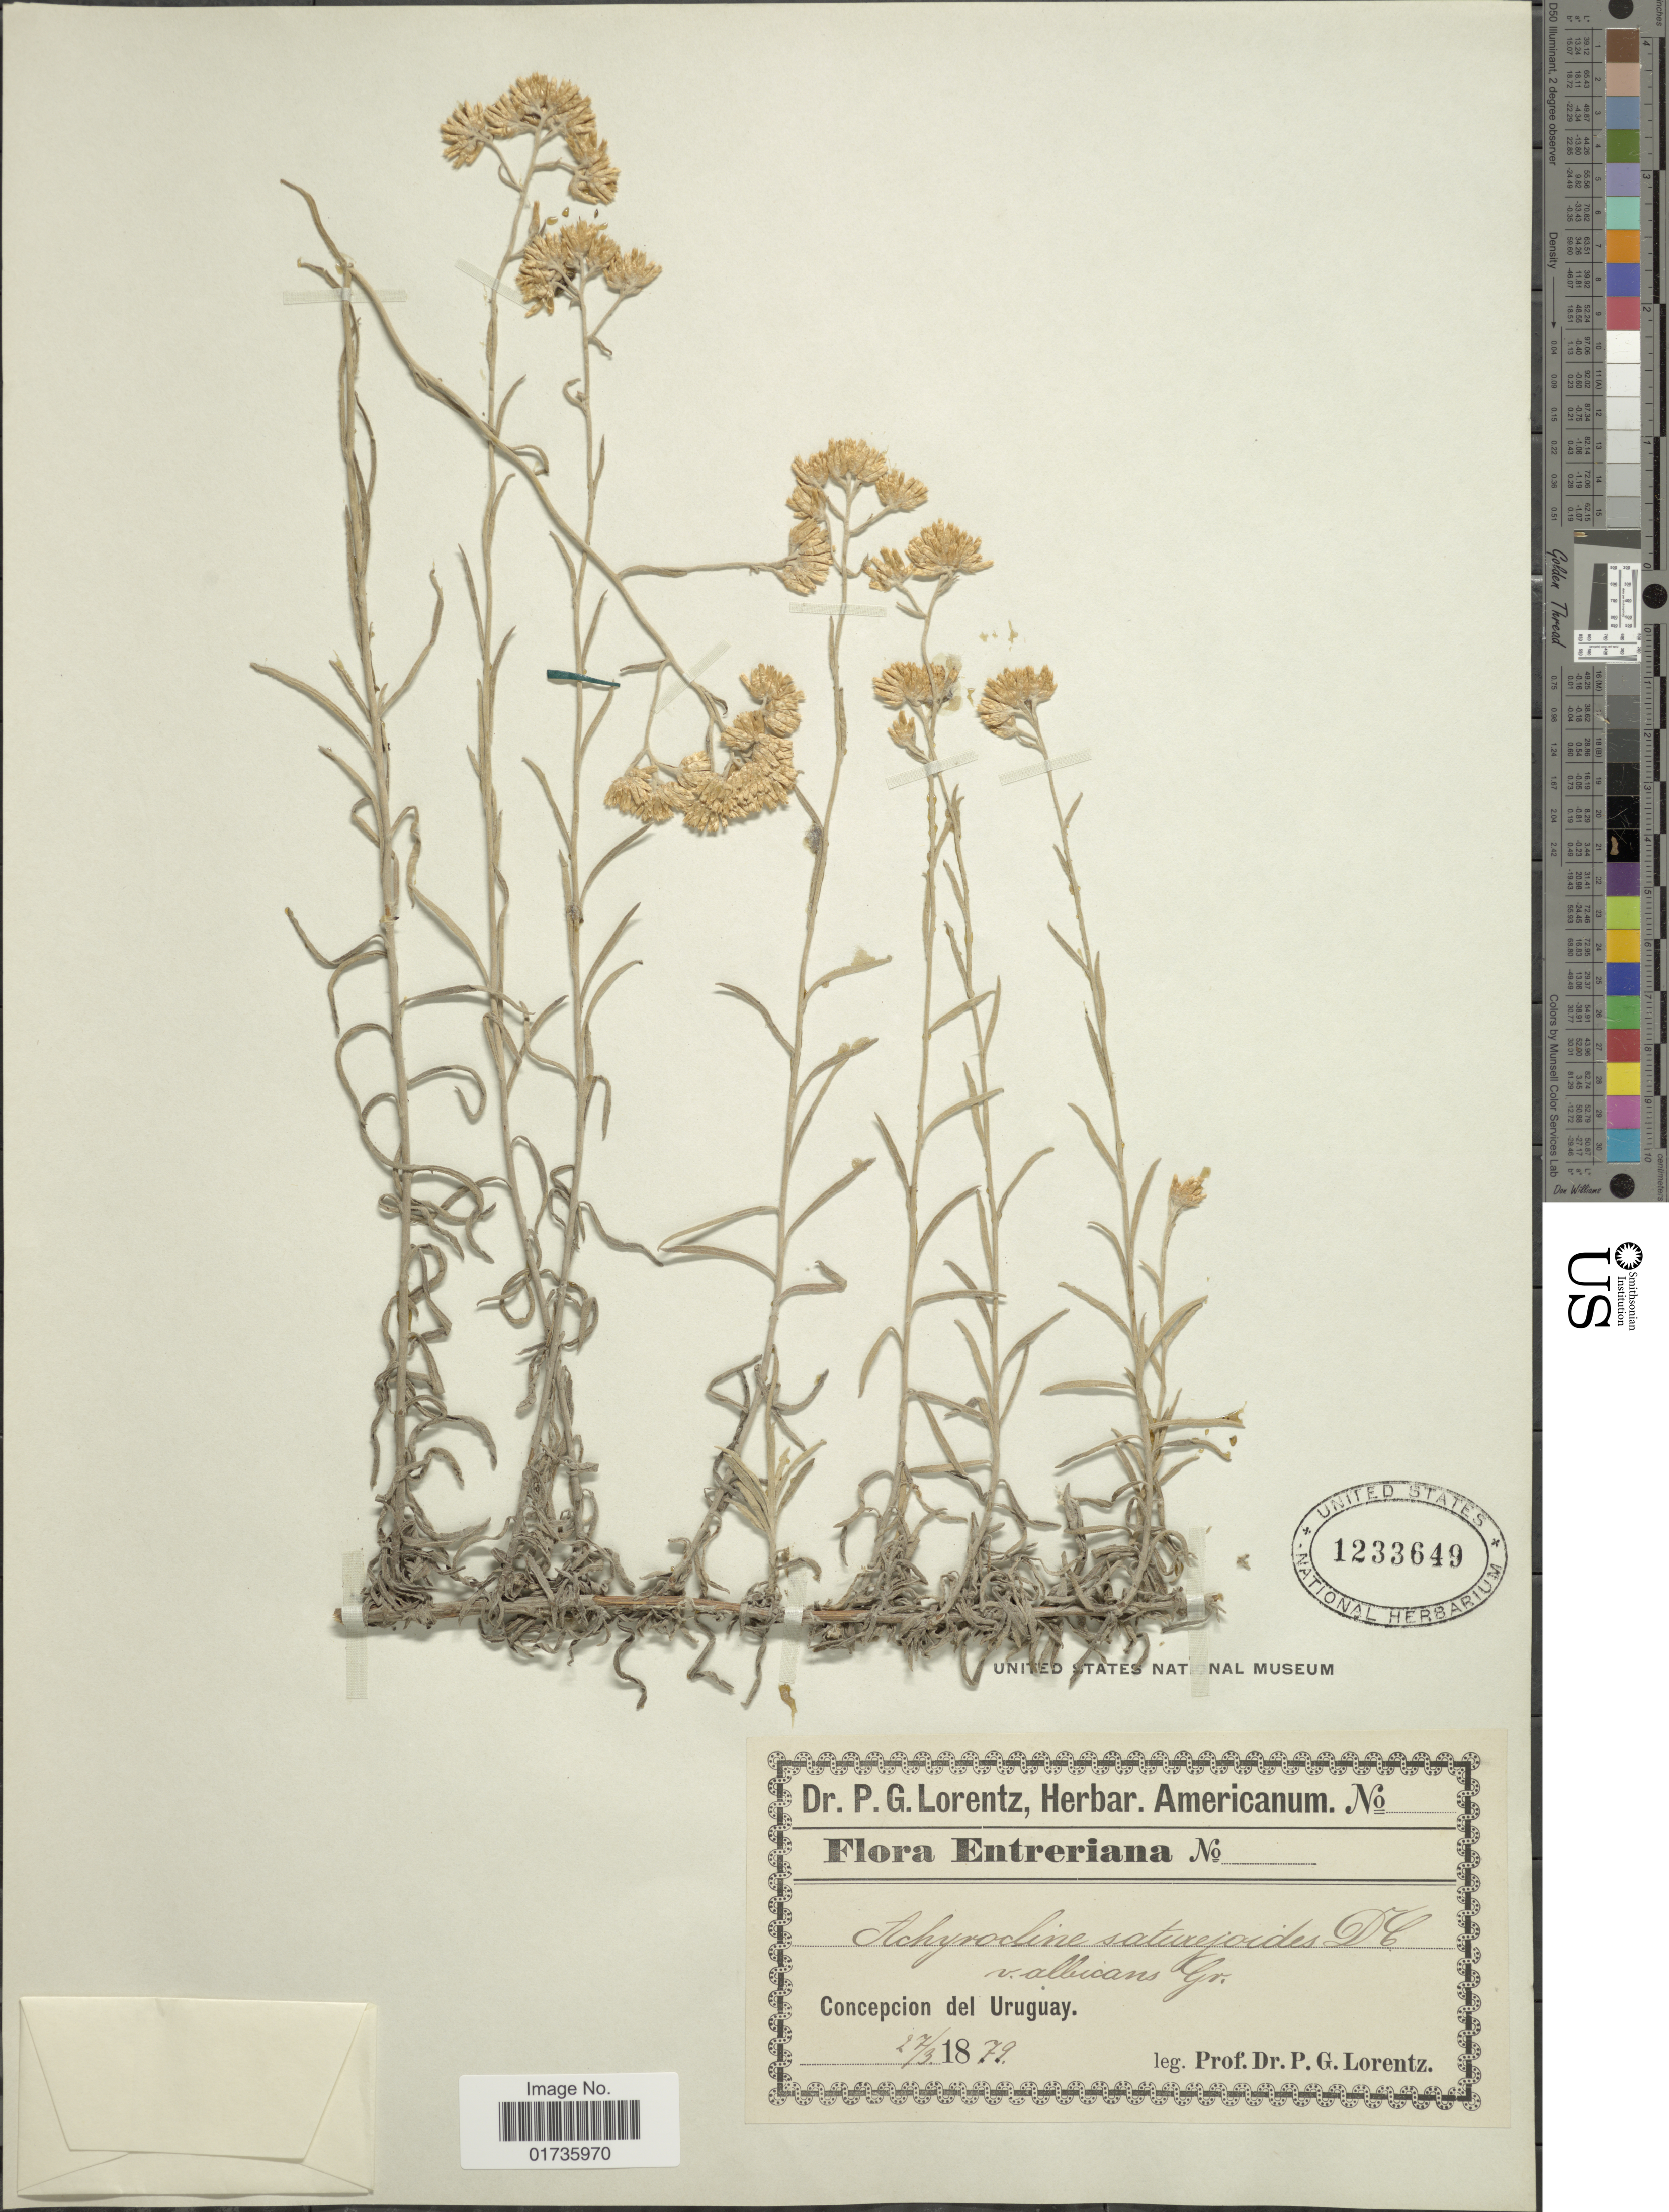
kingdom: Plantae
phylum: Tracheophyta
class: Magnoliopsida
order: Asterales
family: Asteraceae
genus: Achyrocline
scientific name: Achyrocline satureioides var. albicans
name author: (Griseb.) Baker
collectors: P. G. Lorentz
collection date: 1879-03-27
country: Uruguay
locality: Entreriana, Concepcion del Uruguay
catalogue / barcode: US 1233649